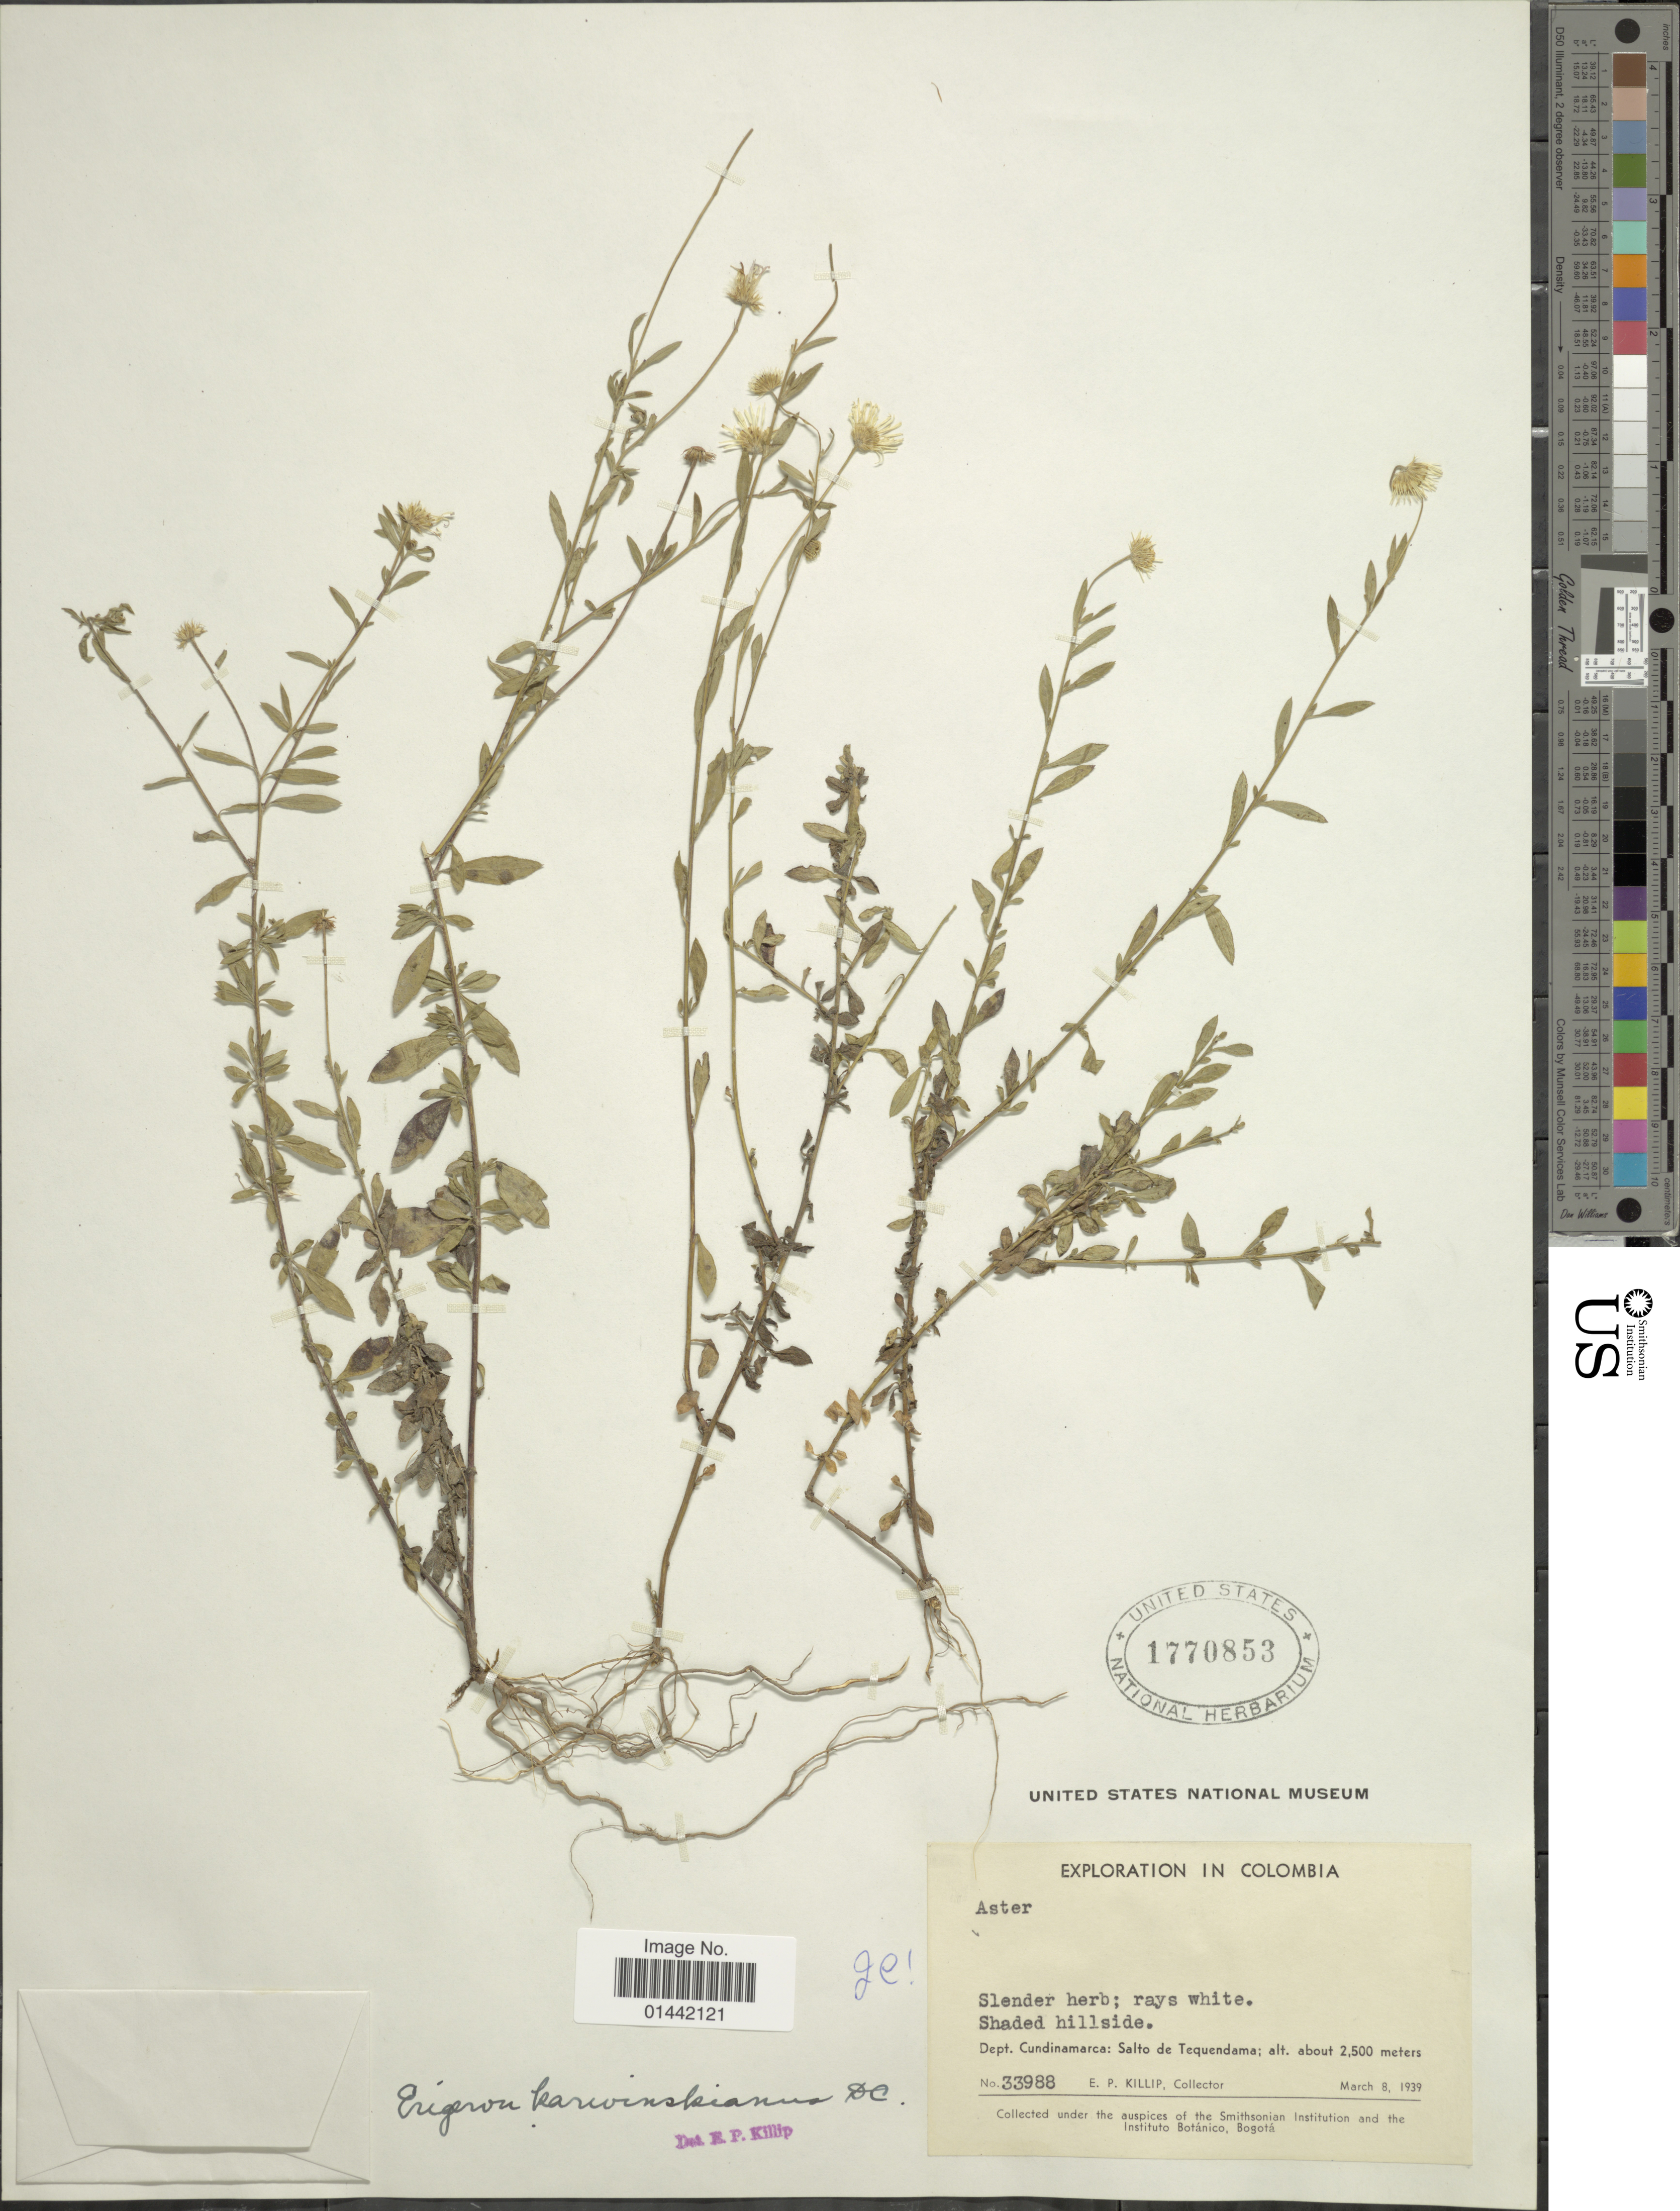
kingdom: Plantae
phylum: Tracheophyta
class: Magnoliopsida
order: Asterales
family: Asteraceae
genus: Erigeron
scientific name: Erigeron karvinskianus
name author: DC.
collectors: E. P. Killip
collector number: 33988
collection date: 1939-03-08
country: Colombia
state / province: Cundinamarca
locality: Shaded hillside, Salto de Tequendama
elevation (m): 2500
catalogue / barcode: US 1770853